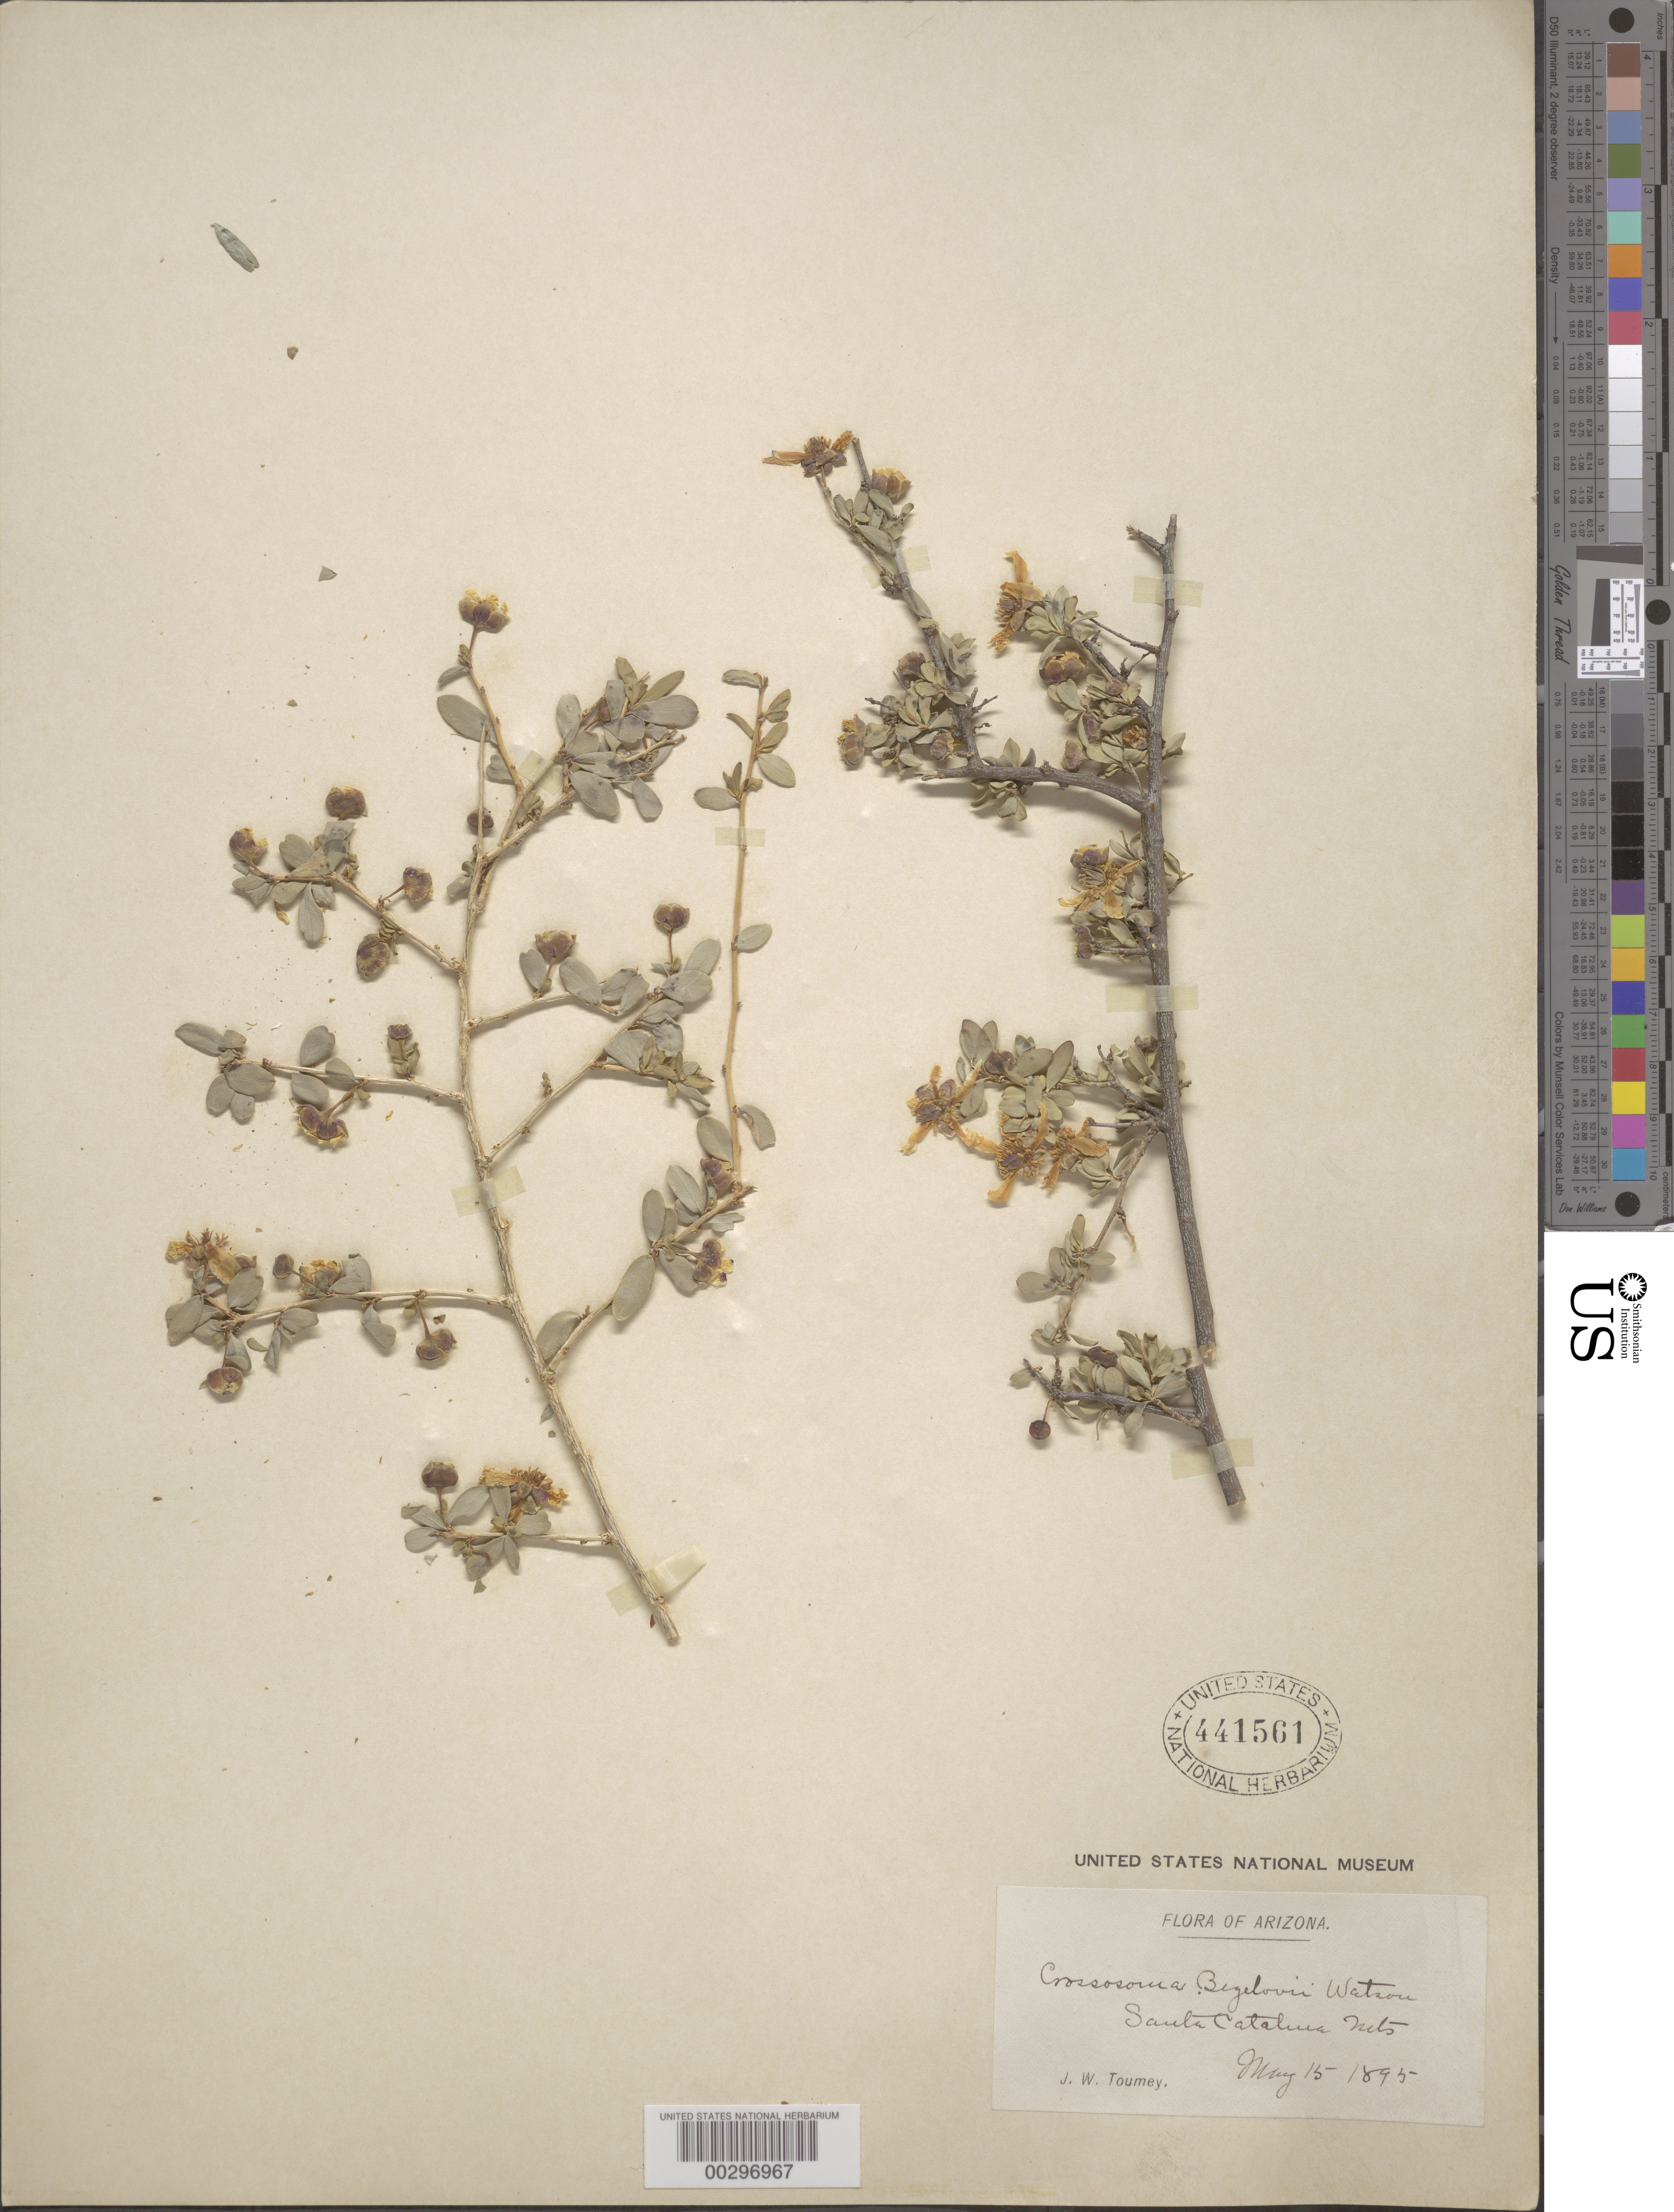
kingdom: Plantae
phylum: Tracheophyta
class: Magnoliopsida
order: Crossosomatales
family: Crossosomataceae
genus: Crossosoma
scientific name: Crossosoma bigelovii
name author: S. Watson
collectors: J. W. Toumey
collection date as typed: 15 May 1895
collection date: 1895-05-15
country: United States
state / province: Arizona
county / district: Pima / Pinal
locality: Santa catalina mts.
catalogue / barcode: US 441561